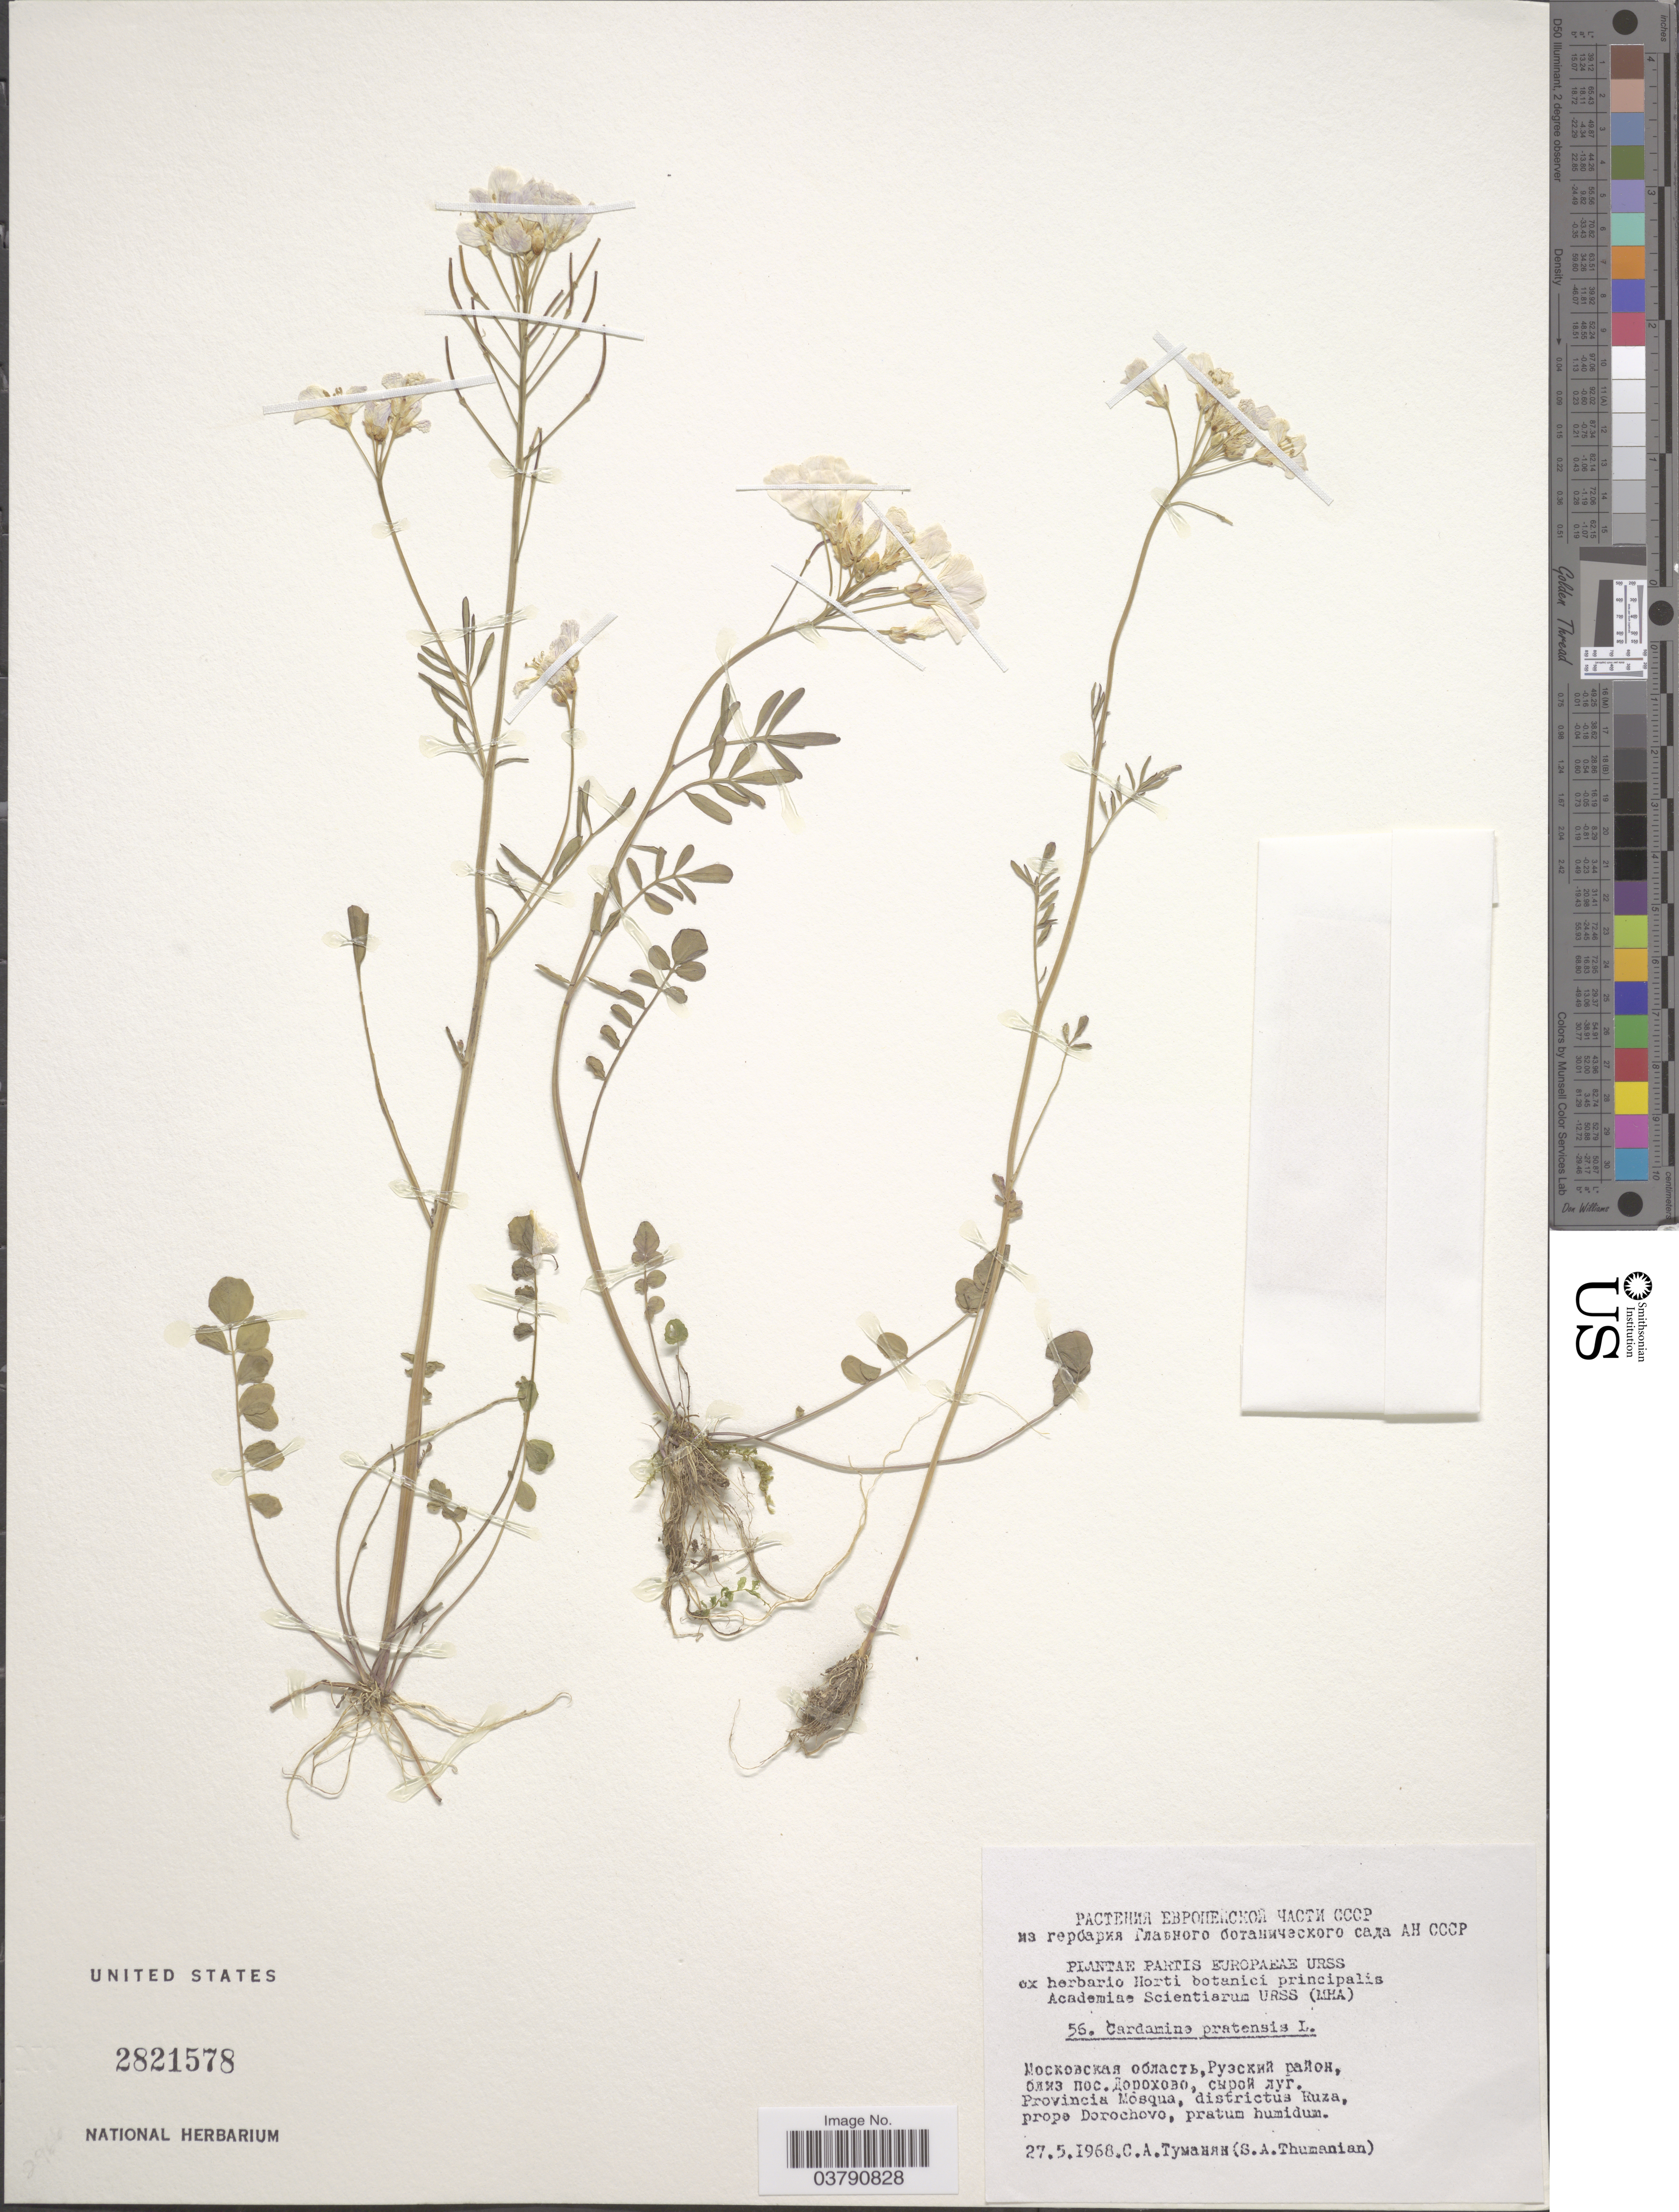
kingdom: Plantae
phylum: Tracheophyta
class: Magnoliopsida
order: Brassicales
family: Brassicaceae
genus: Cardamine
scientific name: Cardamine pratensis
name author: L.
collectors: C. Tymahah & S. Thumanian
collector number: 56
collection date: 1968-05-27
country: Russian Federation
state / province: Moscow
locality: Partis Europaeae Urss. X. Provincia Mosqua, districtus Ruza, prope Dorochovo, pratum humidum.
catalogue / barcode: US 2821578